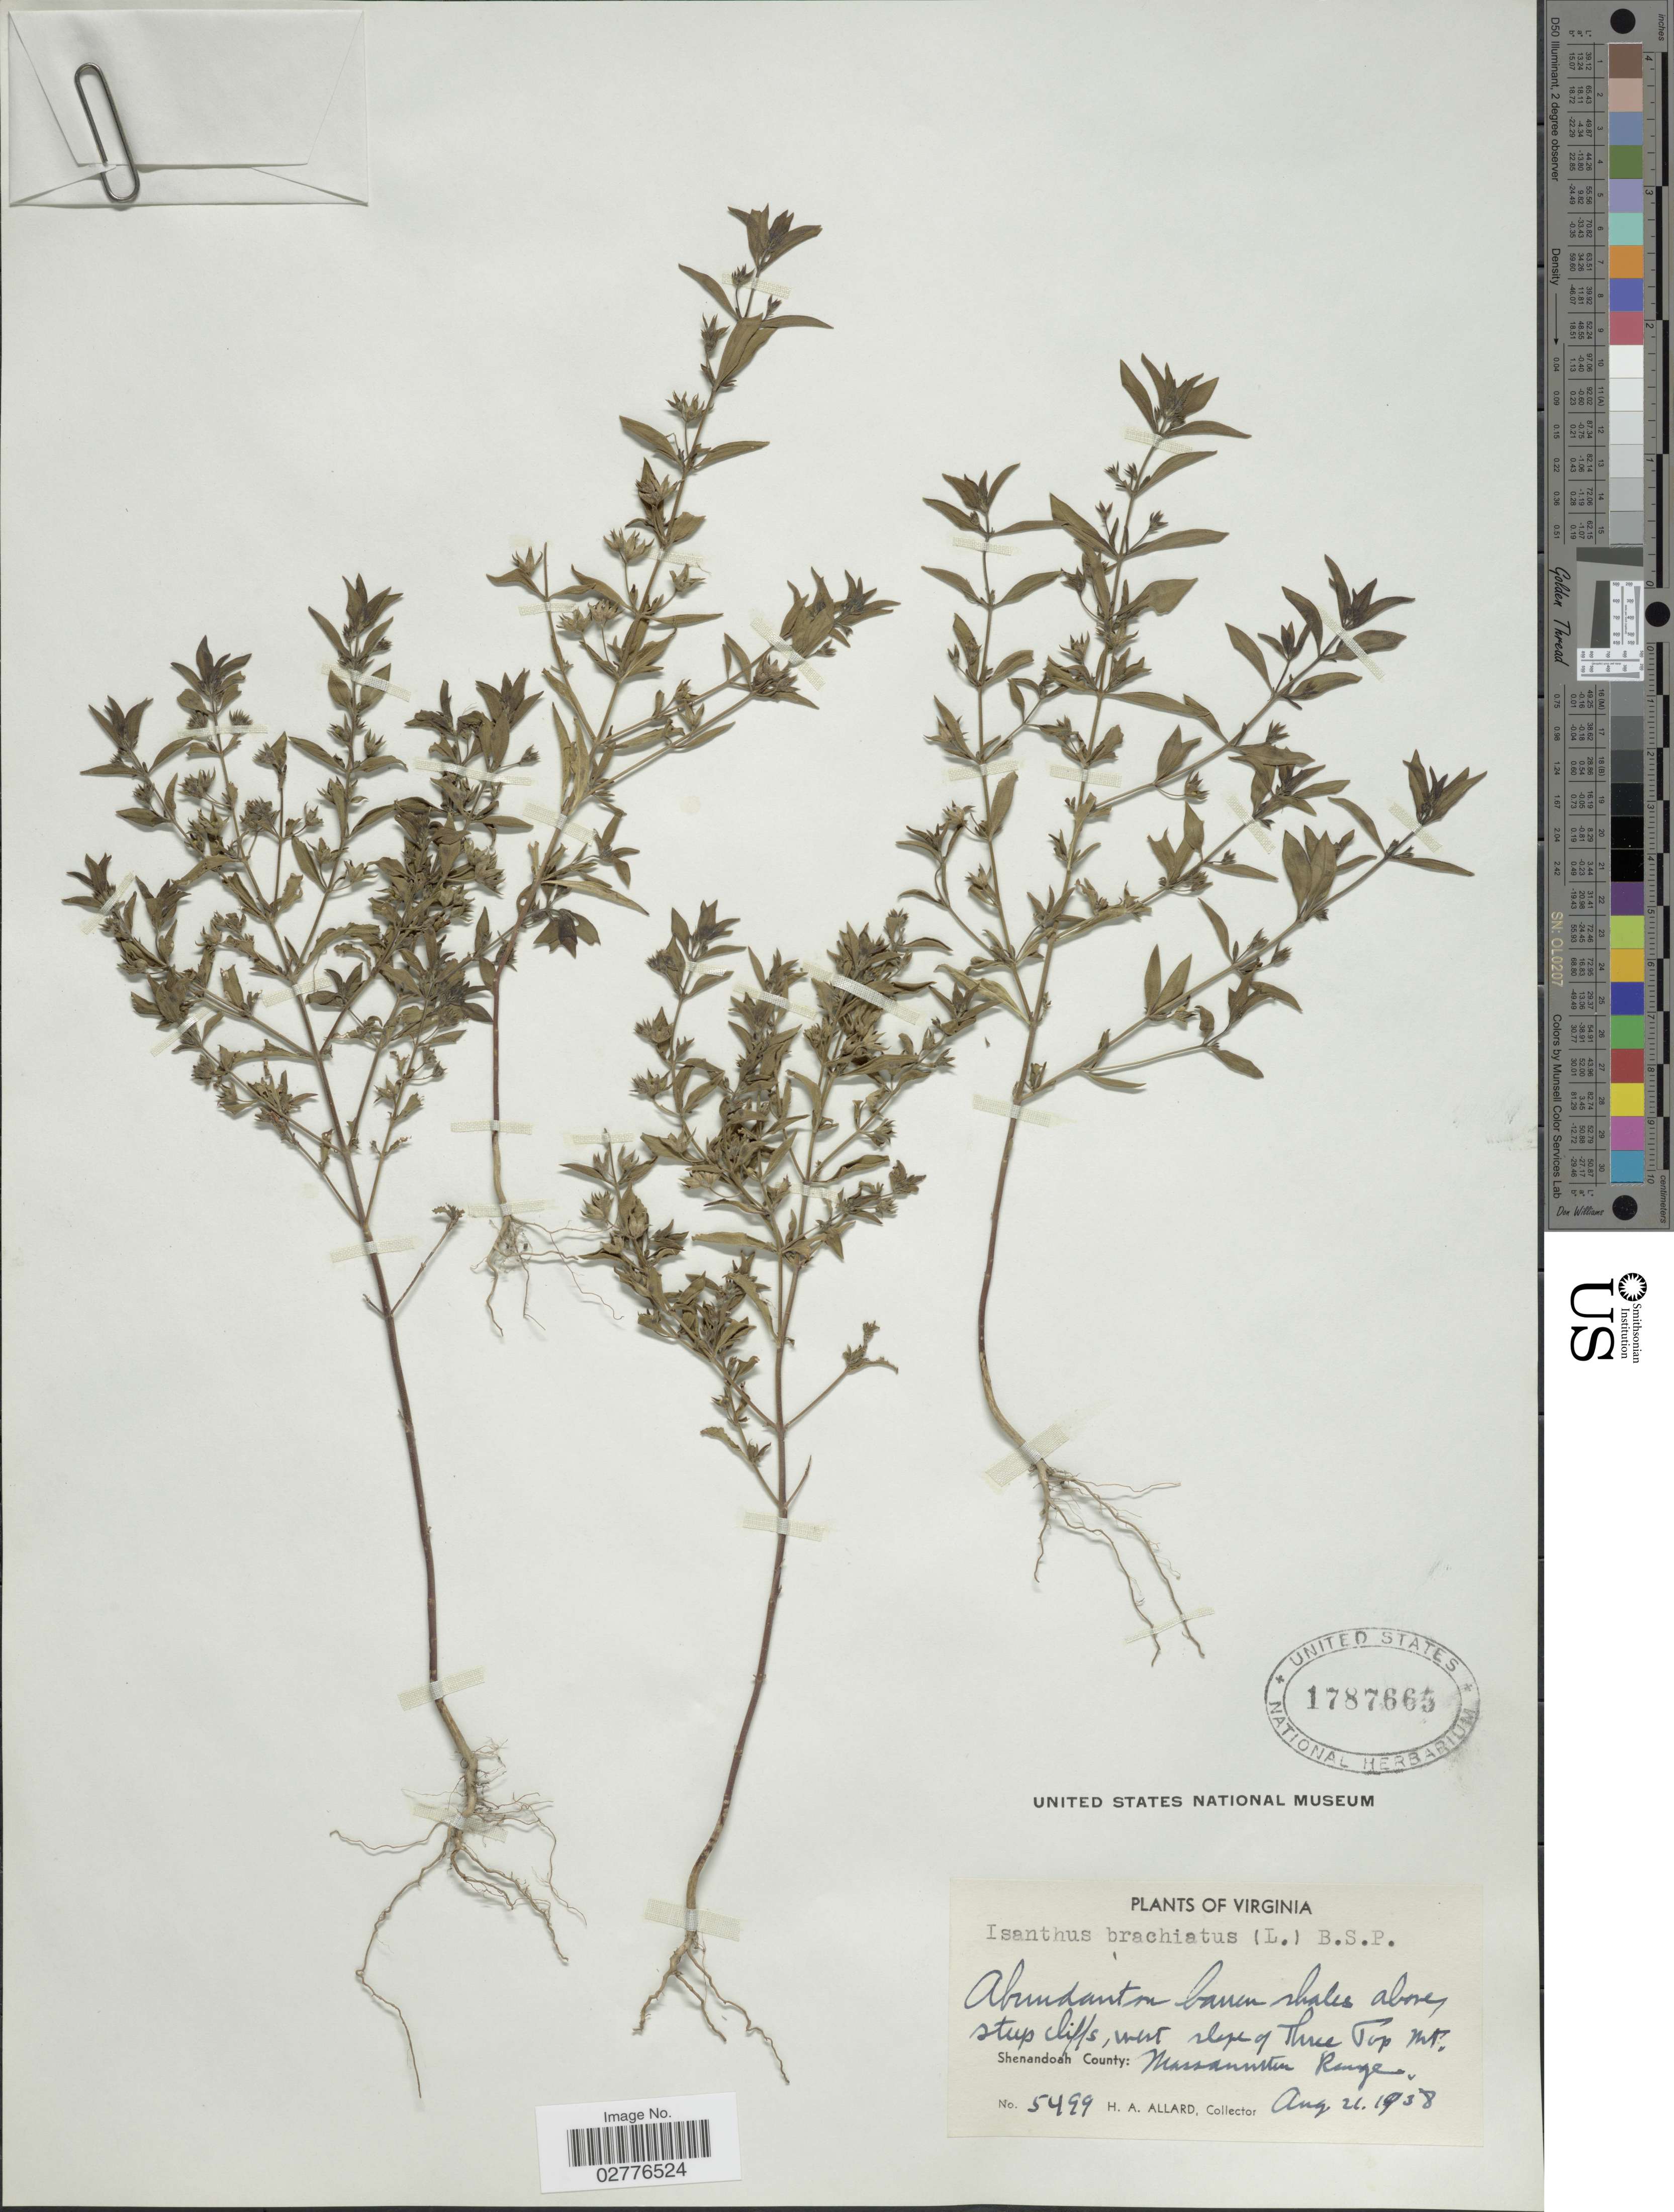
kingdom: Plantae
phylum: Tracheophyta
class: Magnoliopsida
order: Lamiales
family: Lamiaceae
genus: Trichostema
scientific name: Trichostema brachiatum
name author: L.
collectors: H. A. Allard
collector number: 5499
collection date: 1938-08-26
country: United States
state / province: Virginia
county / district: Shenandoah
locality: West slope of Three Top Mt. Shenandoah County: Massanutten Range.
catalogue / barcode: US 1787665